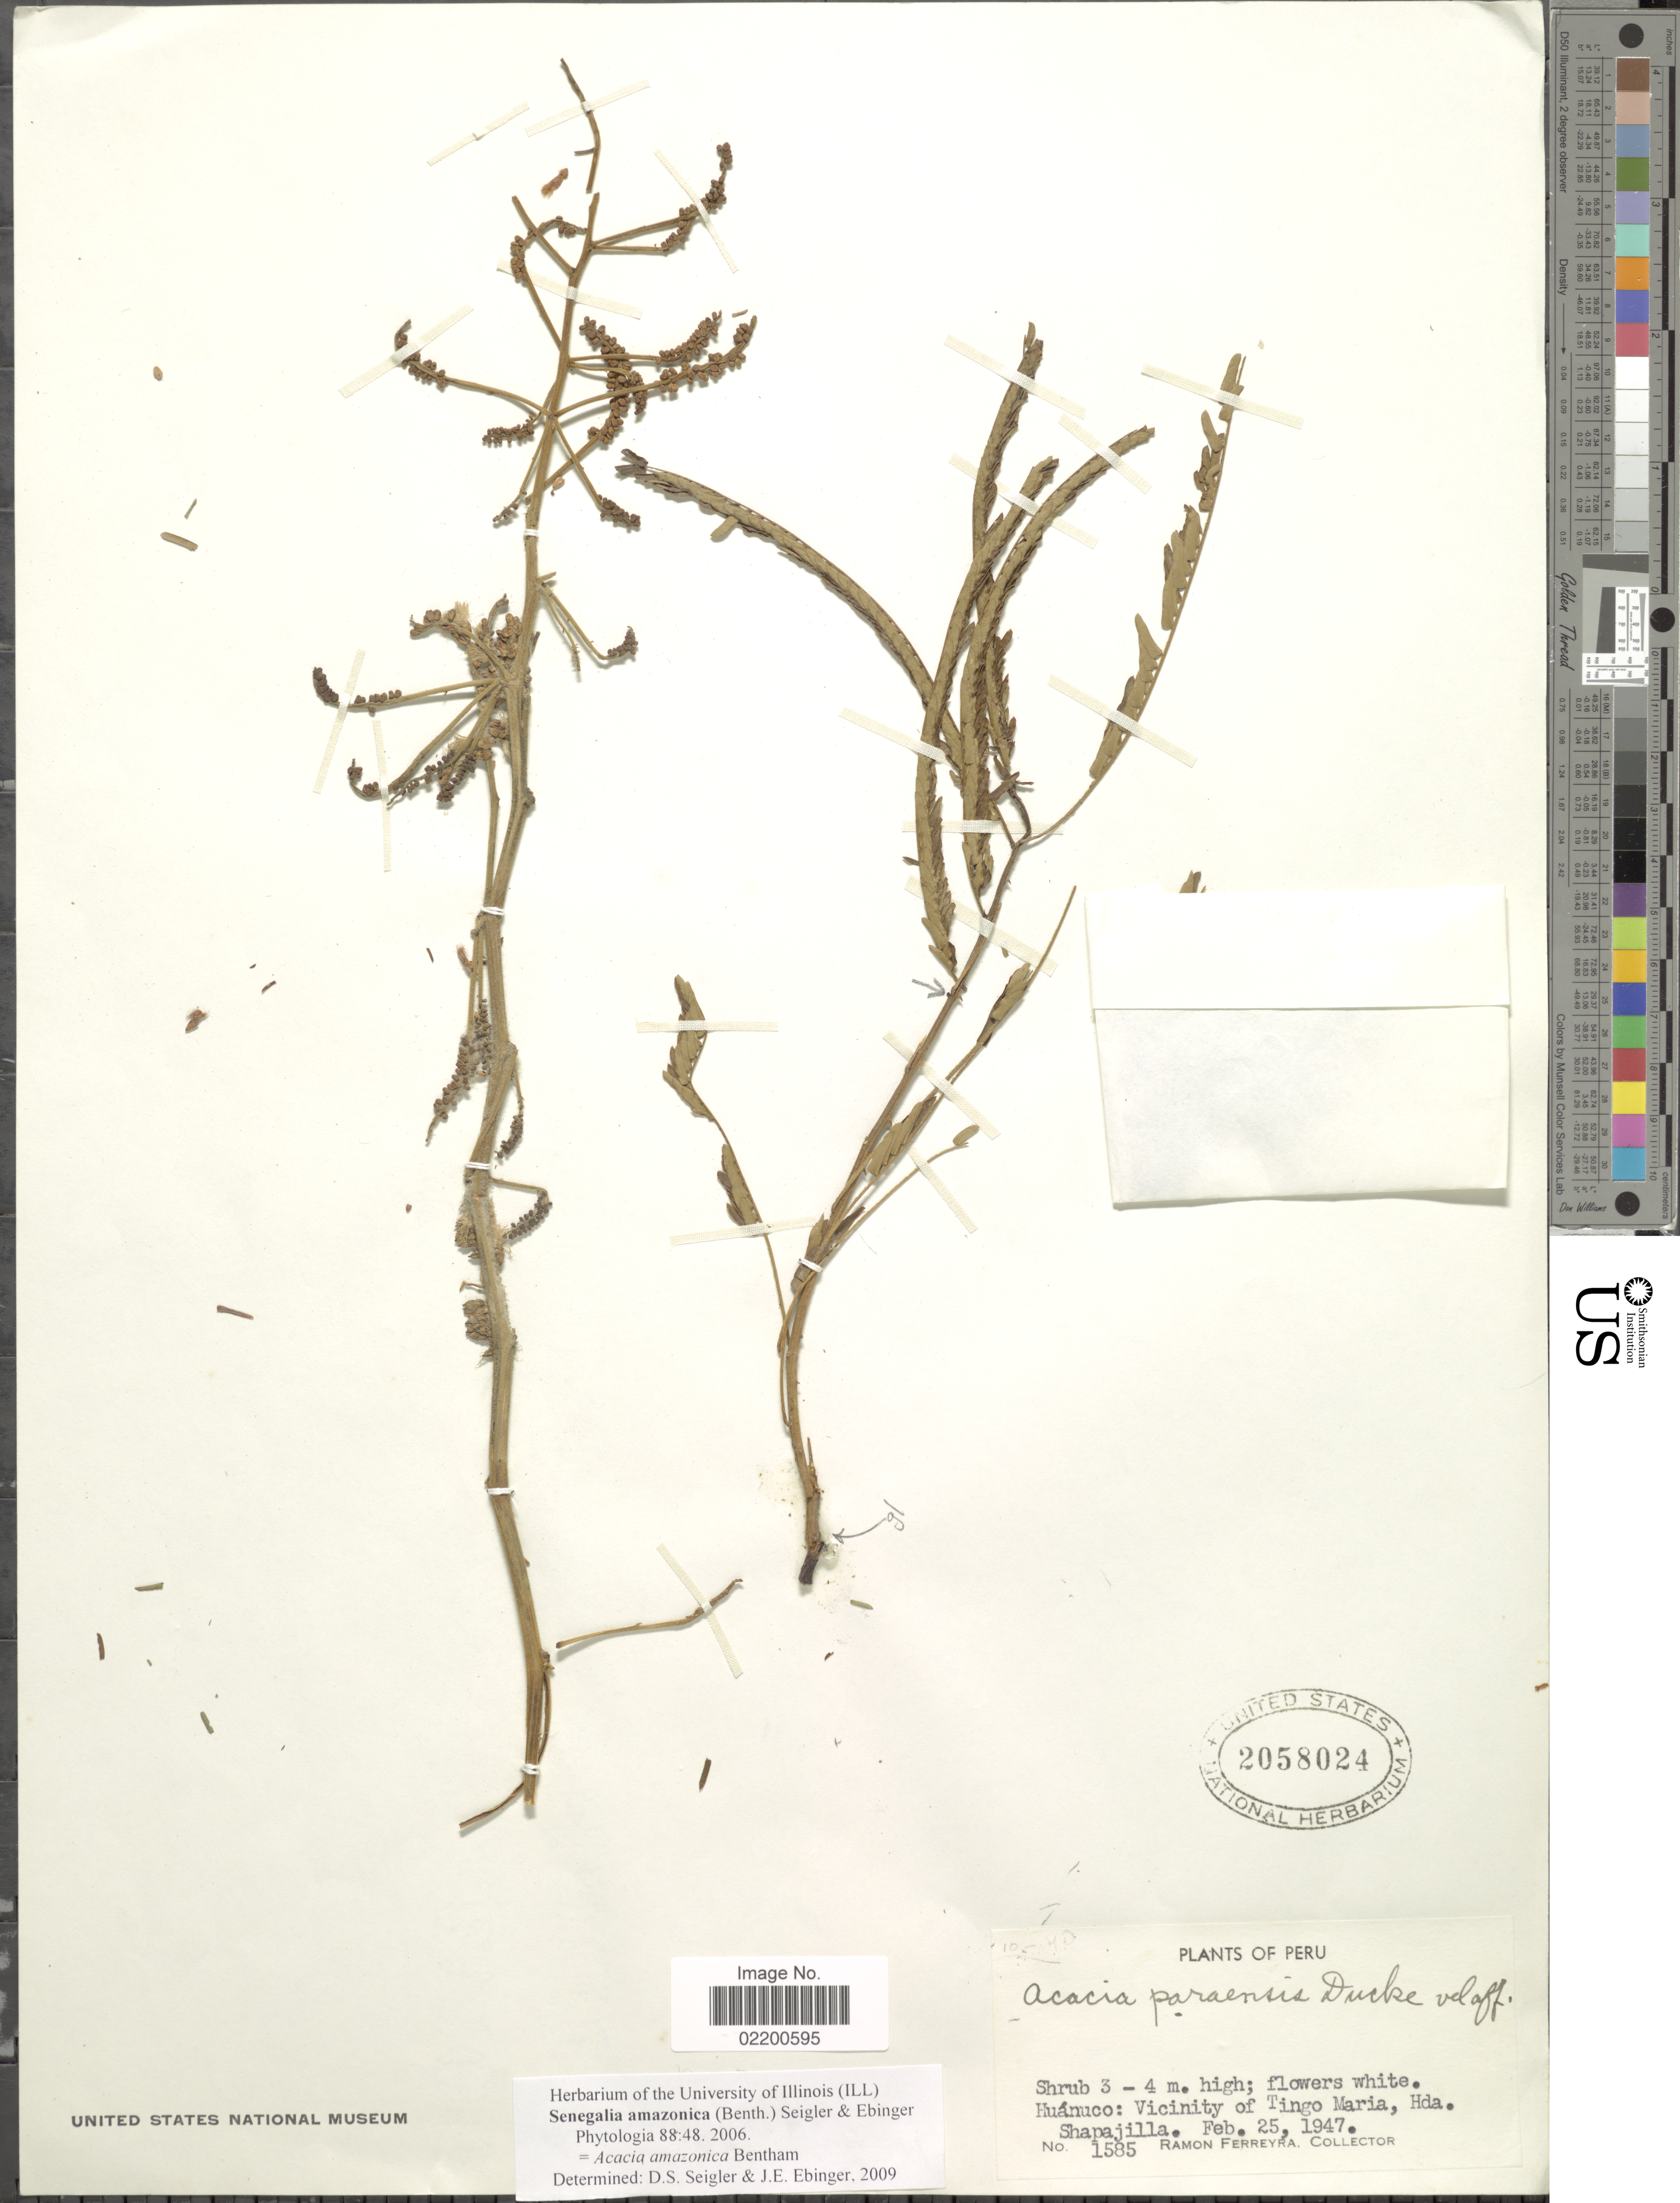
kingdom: Plantae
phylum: Tracheophyta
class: Magnoliopsida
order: Fabales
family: Fabaceae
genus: Senegalia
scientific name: Senegalia amazonica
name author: Seigler & Ebinger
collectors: R. A. Ferreyra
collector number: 1585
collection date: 1947-02-25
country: Peru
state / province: Huánuco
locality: Huanuco: Vicinity of Tingo Maria, Hda. Shapajilla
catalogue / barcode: US 2058024